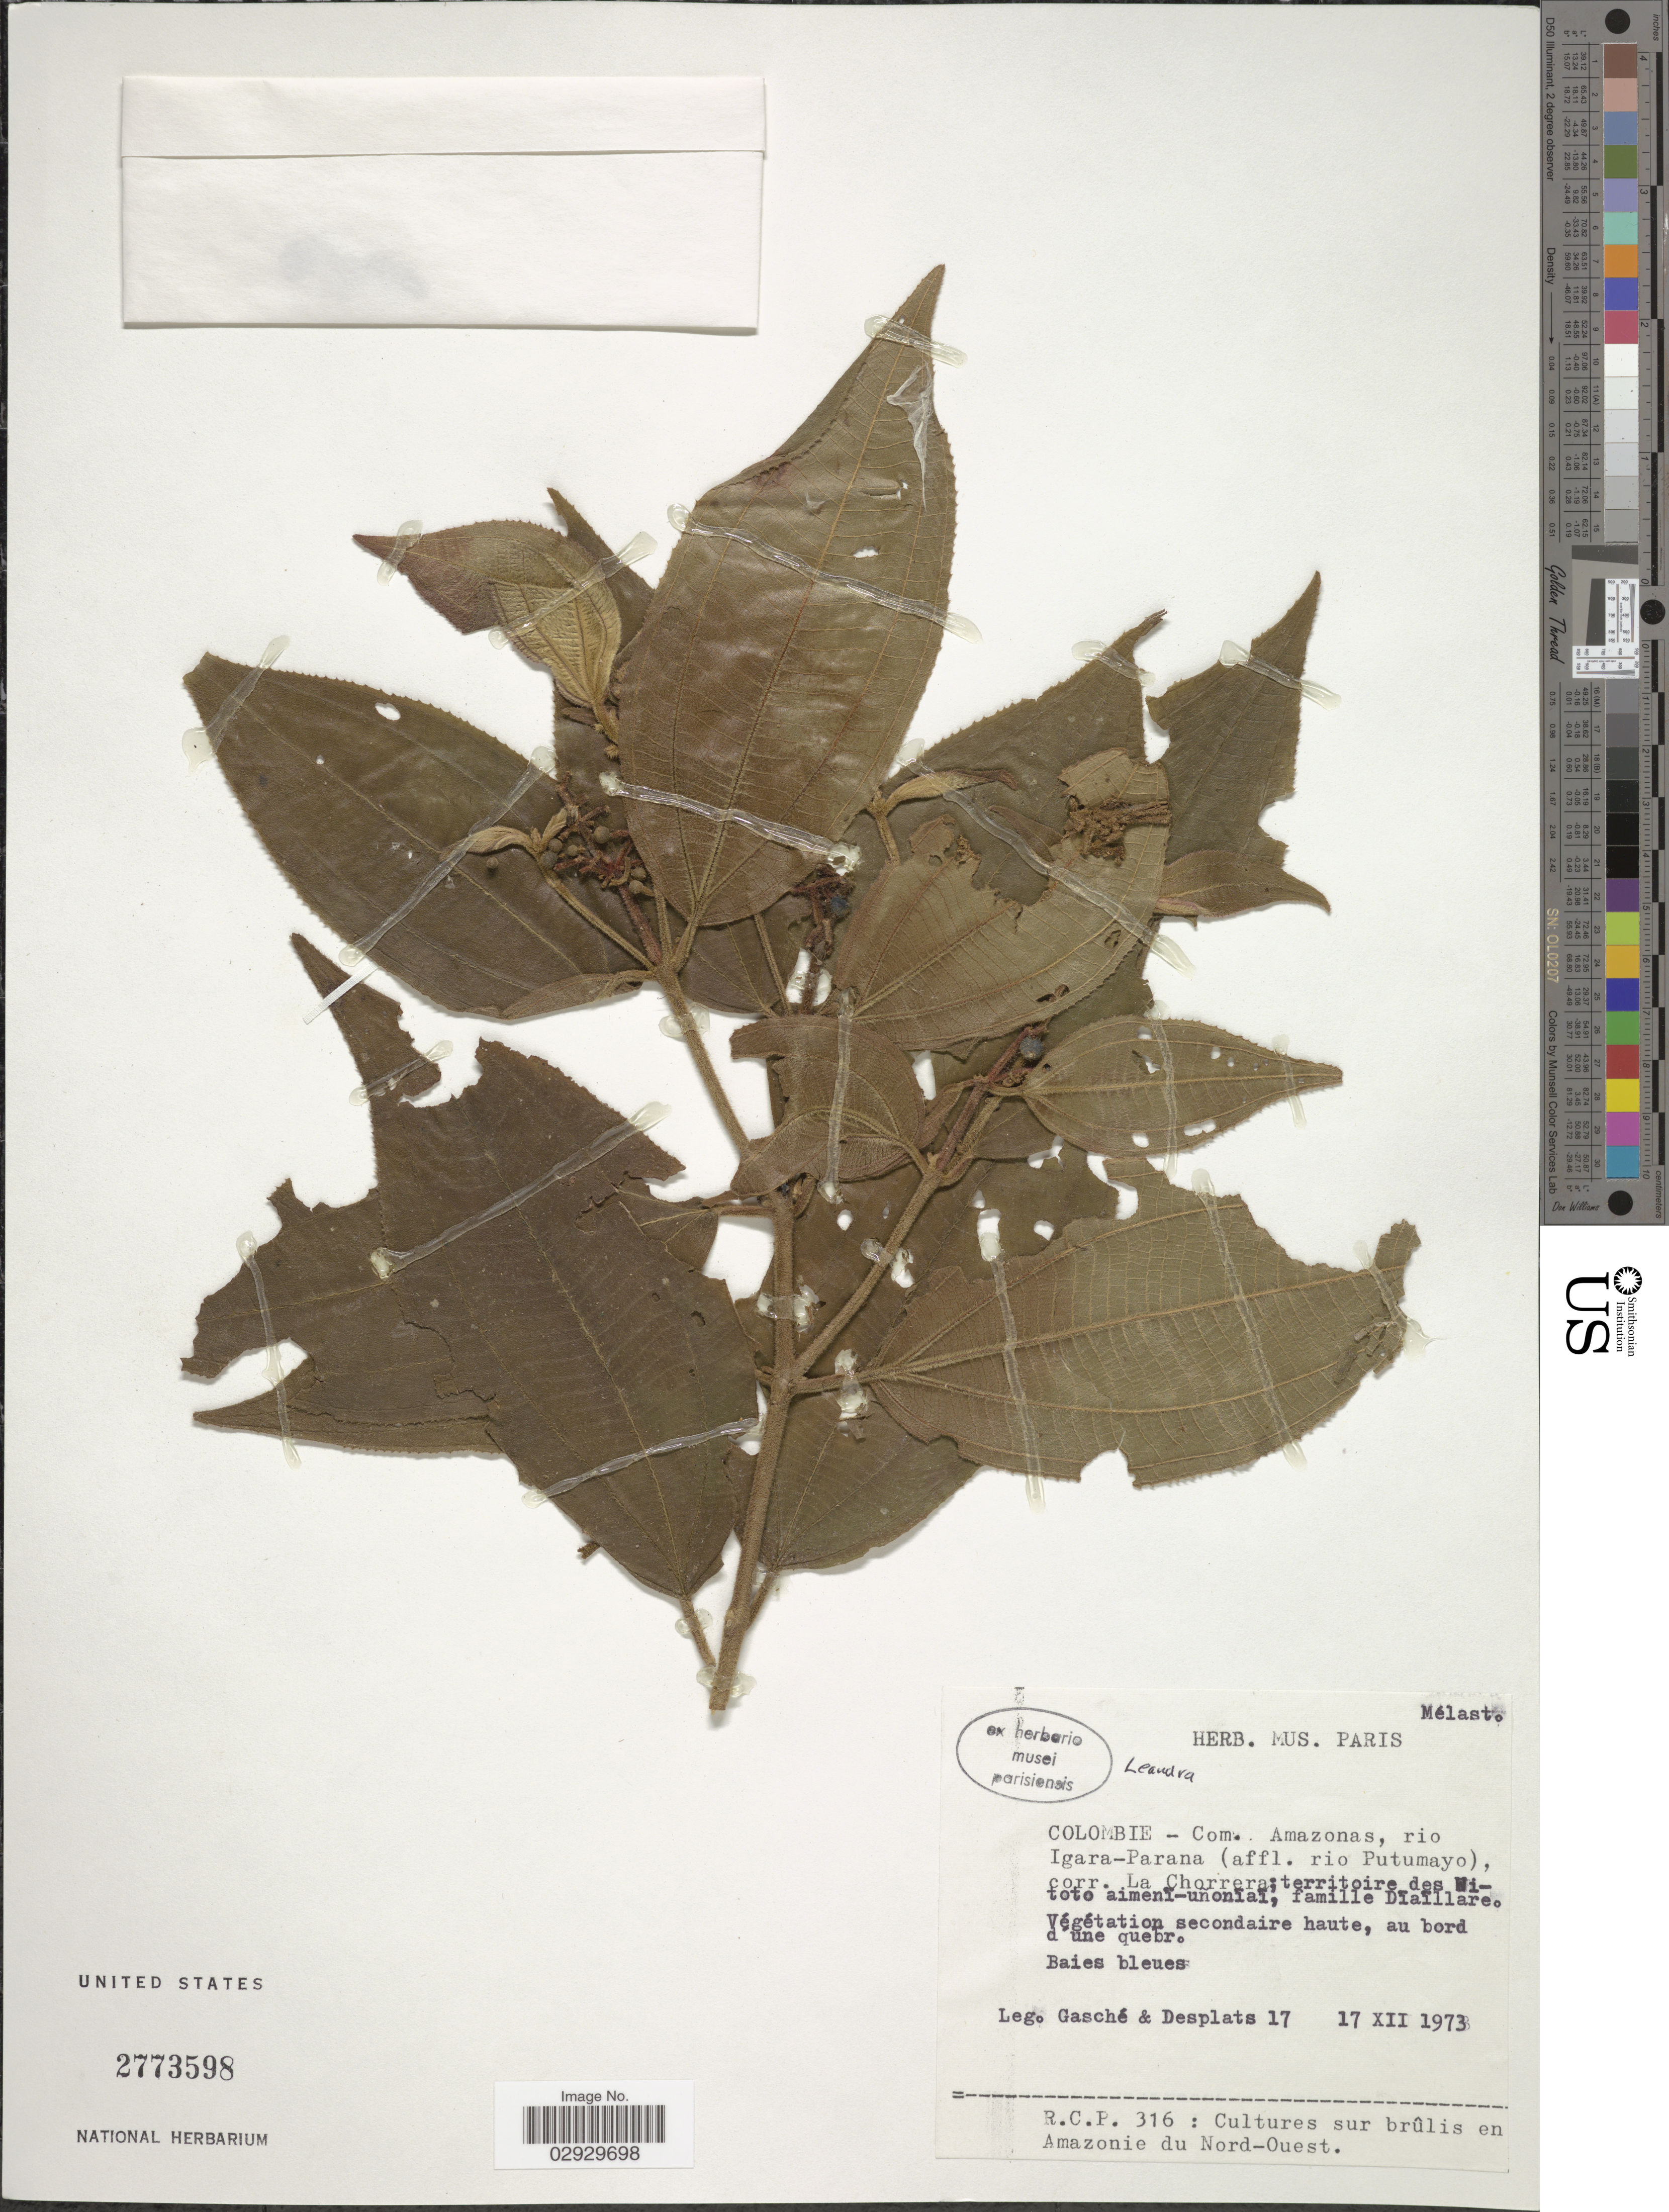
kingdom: Plantae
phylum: Tracheophyta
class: Magnoliopsida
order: Myrtales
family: Melastomataceae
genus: Leandra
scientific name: Leandra glandulifera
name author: (Triana) Cogn.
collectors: J. Gasche & J. Desplats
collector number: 17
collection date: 1973-12-17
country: Colombia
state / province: Amazônas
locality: Com. Amazonas, rio Igara - Parana, (affl. rio Putumayo), corr. La Chorrera; territoire des Mitoto aimeni-unoniai, familie Diaillare.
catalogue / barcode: US 2773598